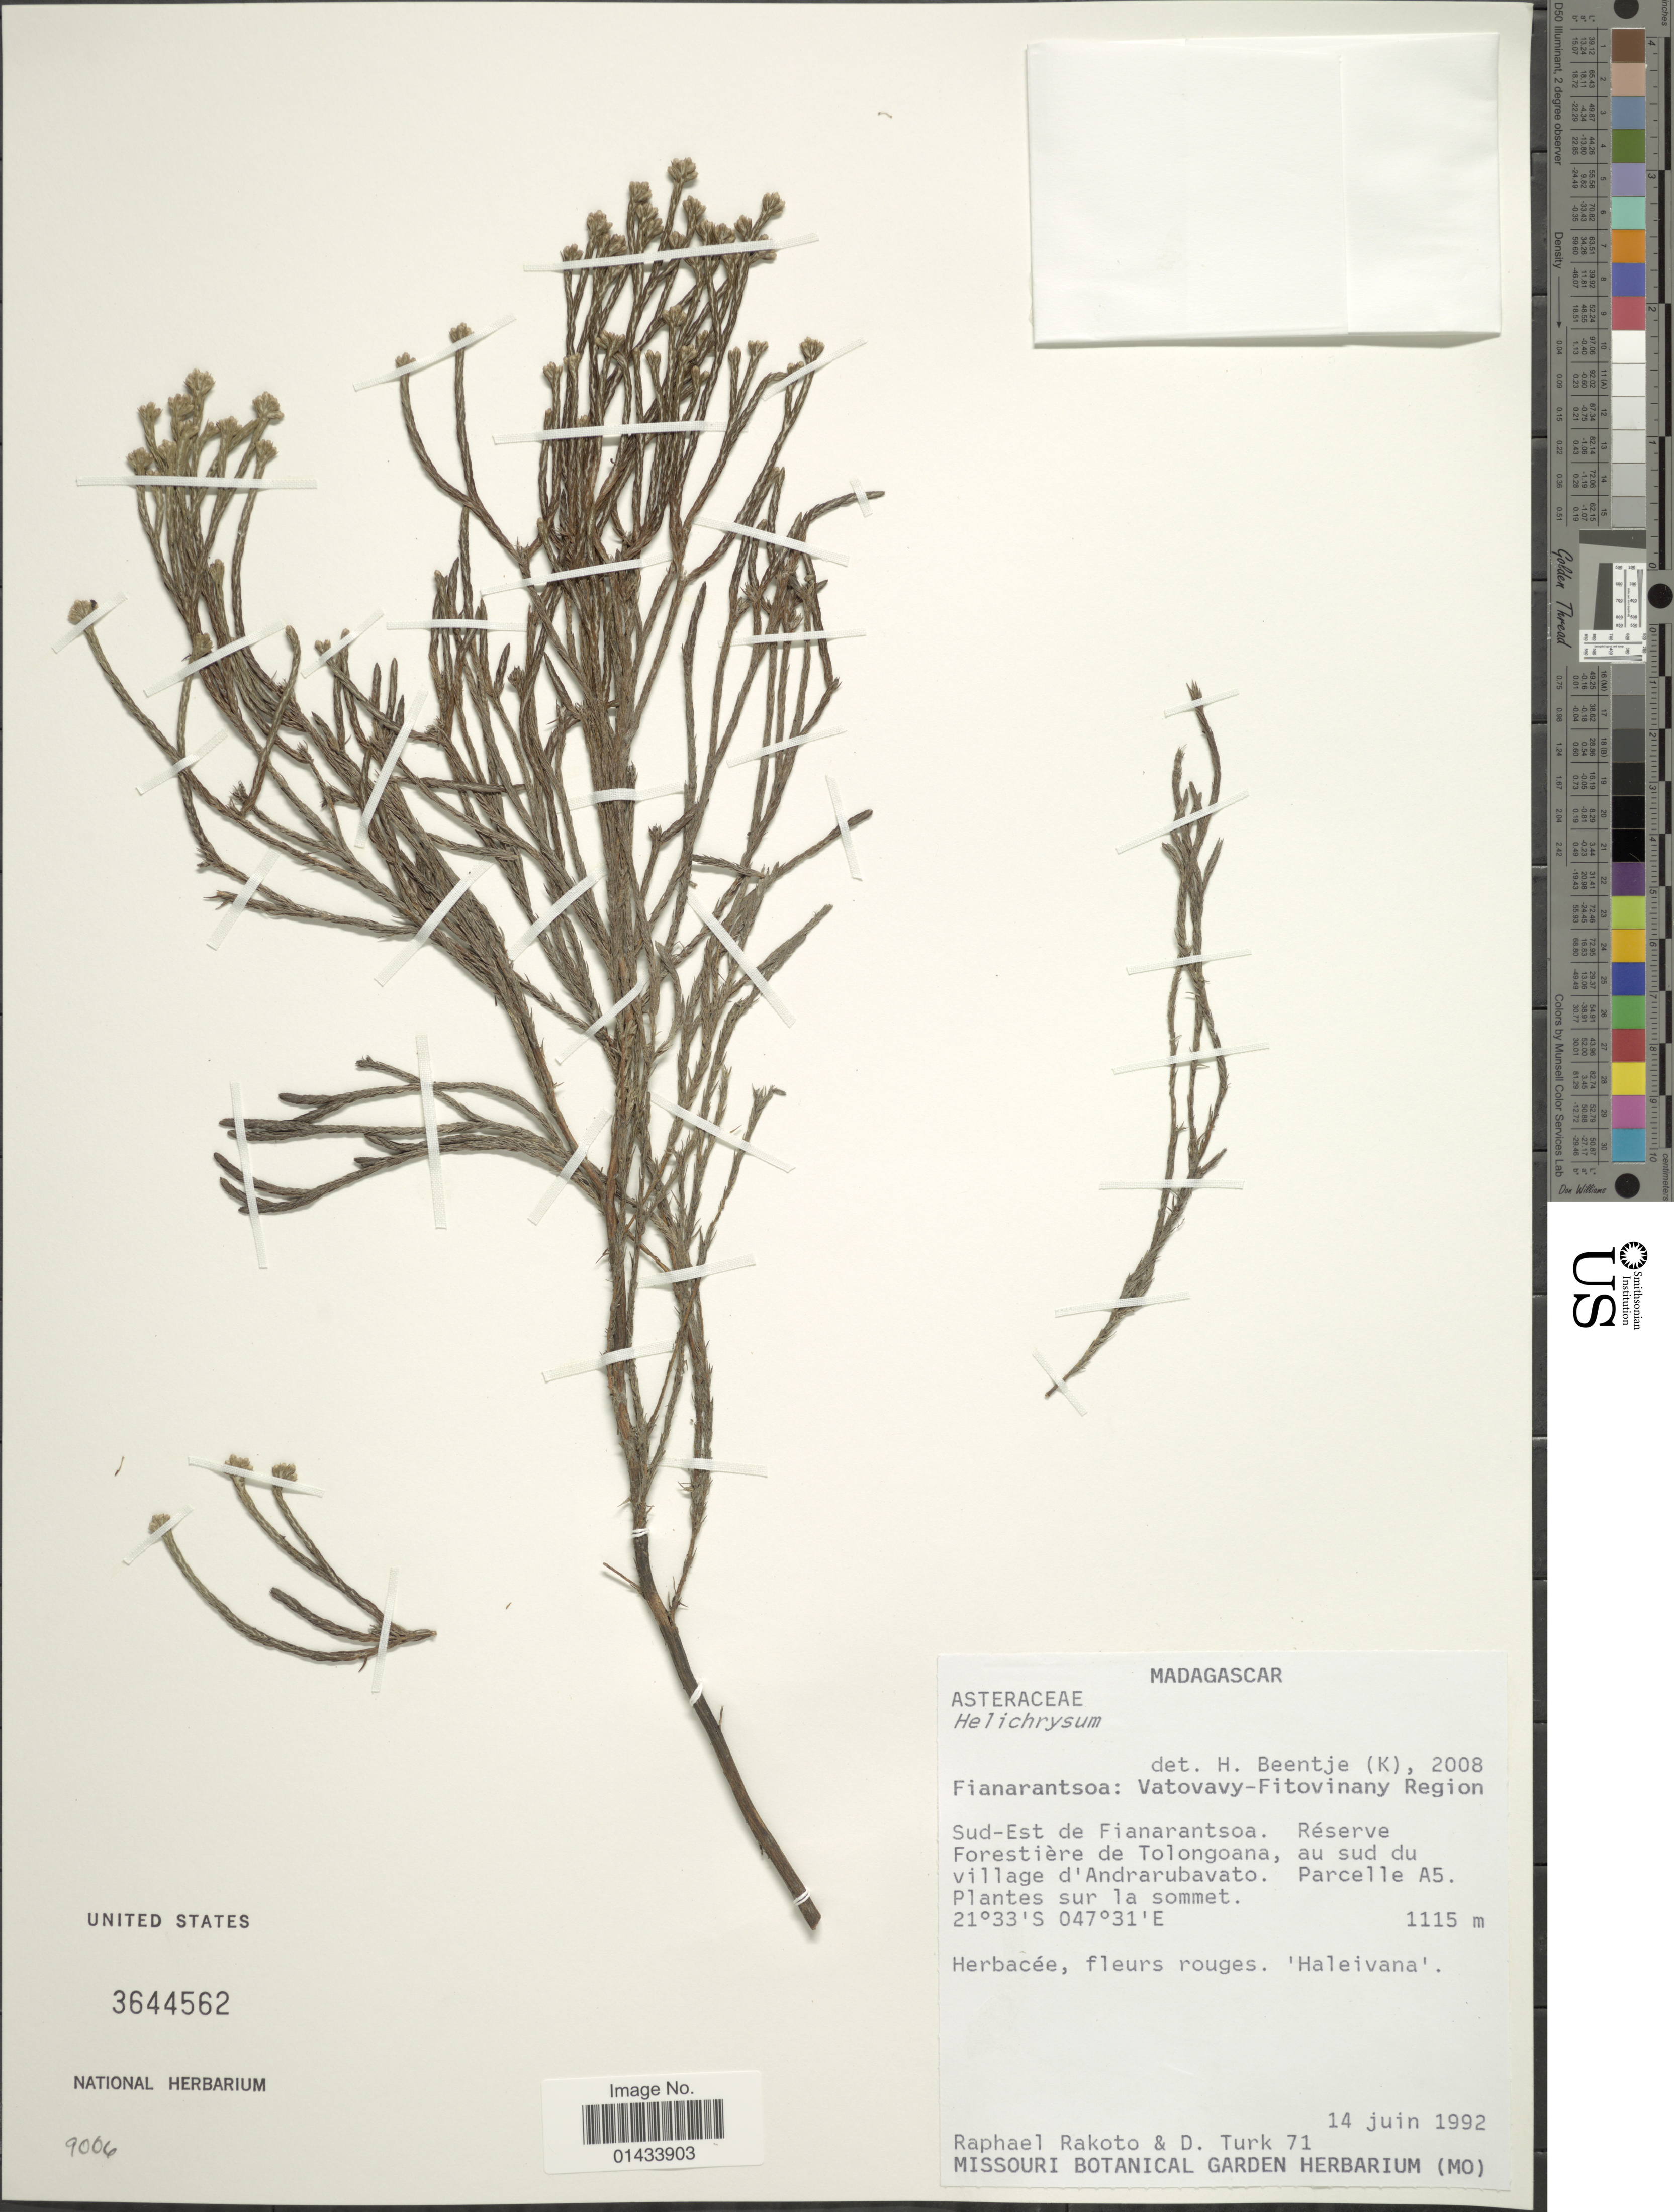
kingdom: Plantae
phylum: Tracheophyta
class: Magnoliopsida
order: Asterales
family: Asteraceae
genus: Helichrysum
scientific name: Helichrysum sp.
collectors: R. Rakoto & D. Turk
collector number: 71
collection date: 1992-06-14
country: Madagascar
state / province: Vatovavy Fitovinany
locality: Vatovay-Fitovinany Region, Sud-Est de Fianarantsoa, Réserve Forestie're de Tolongoana, au sud du village d'Andrarubavato, Parcelle A5, sur la sommet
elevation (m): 1115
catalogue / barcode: US 3644562